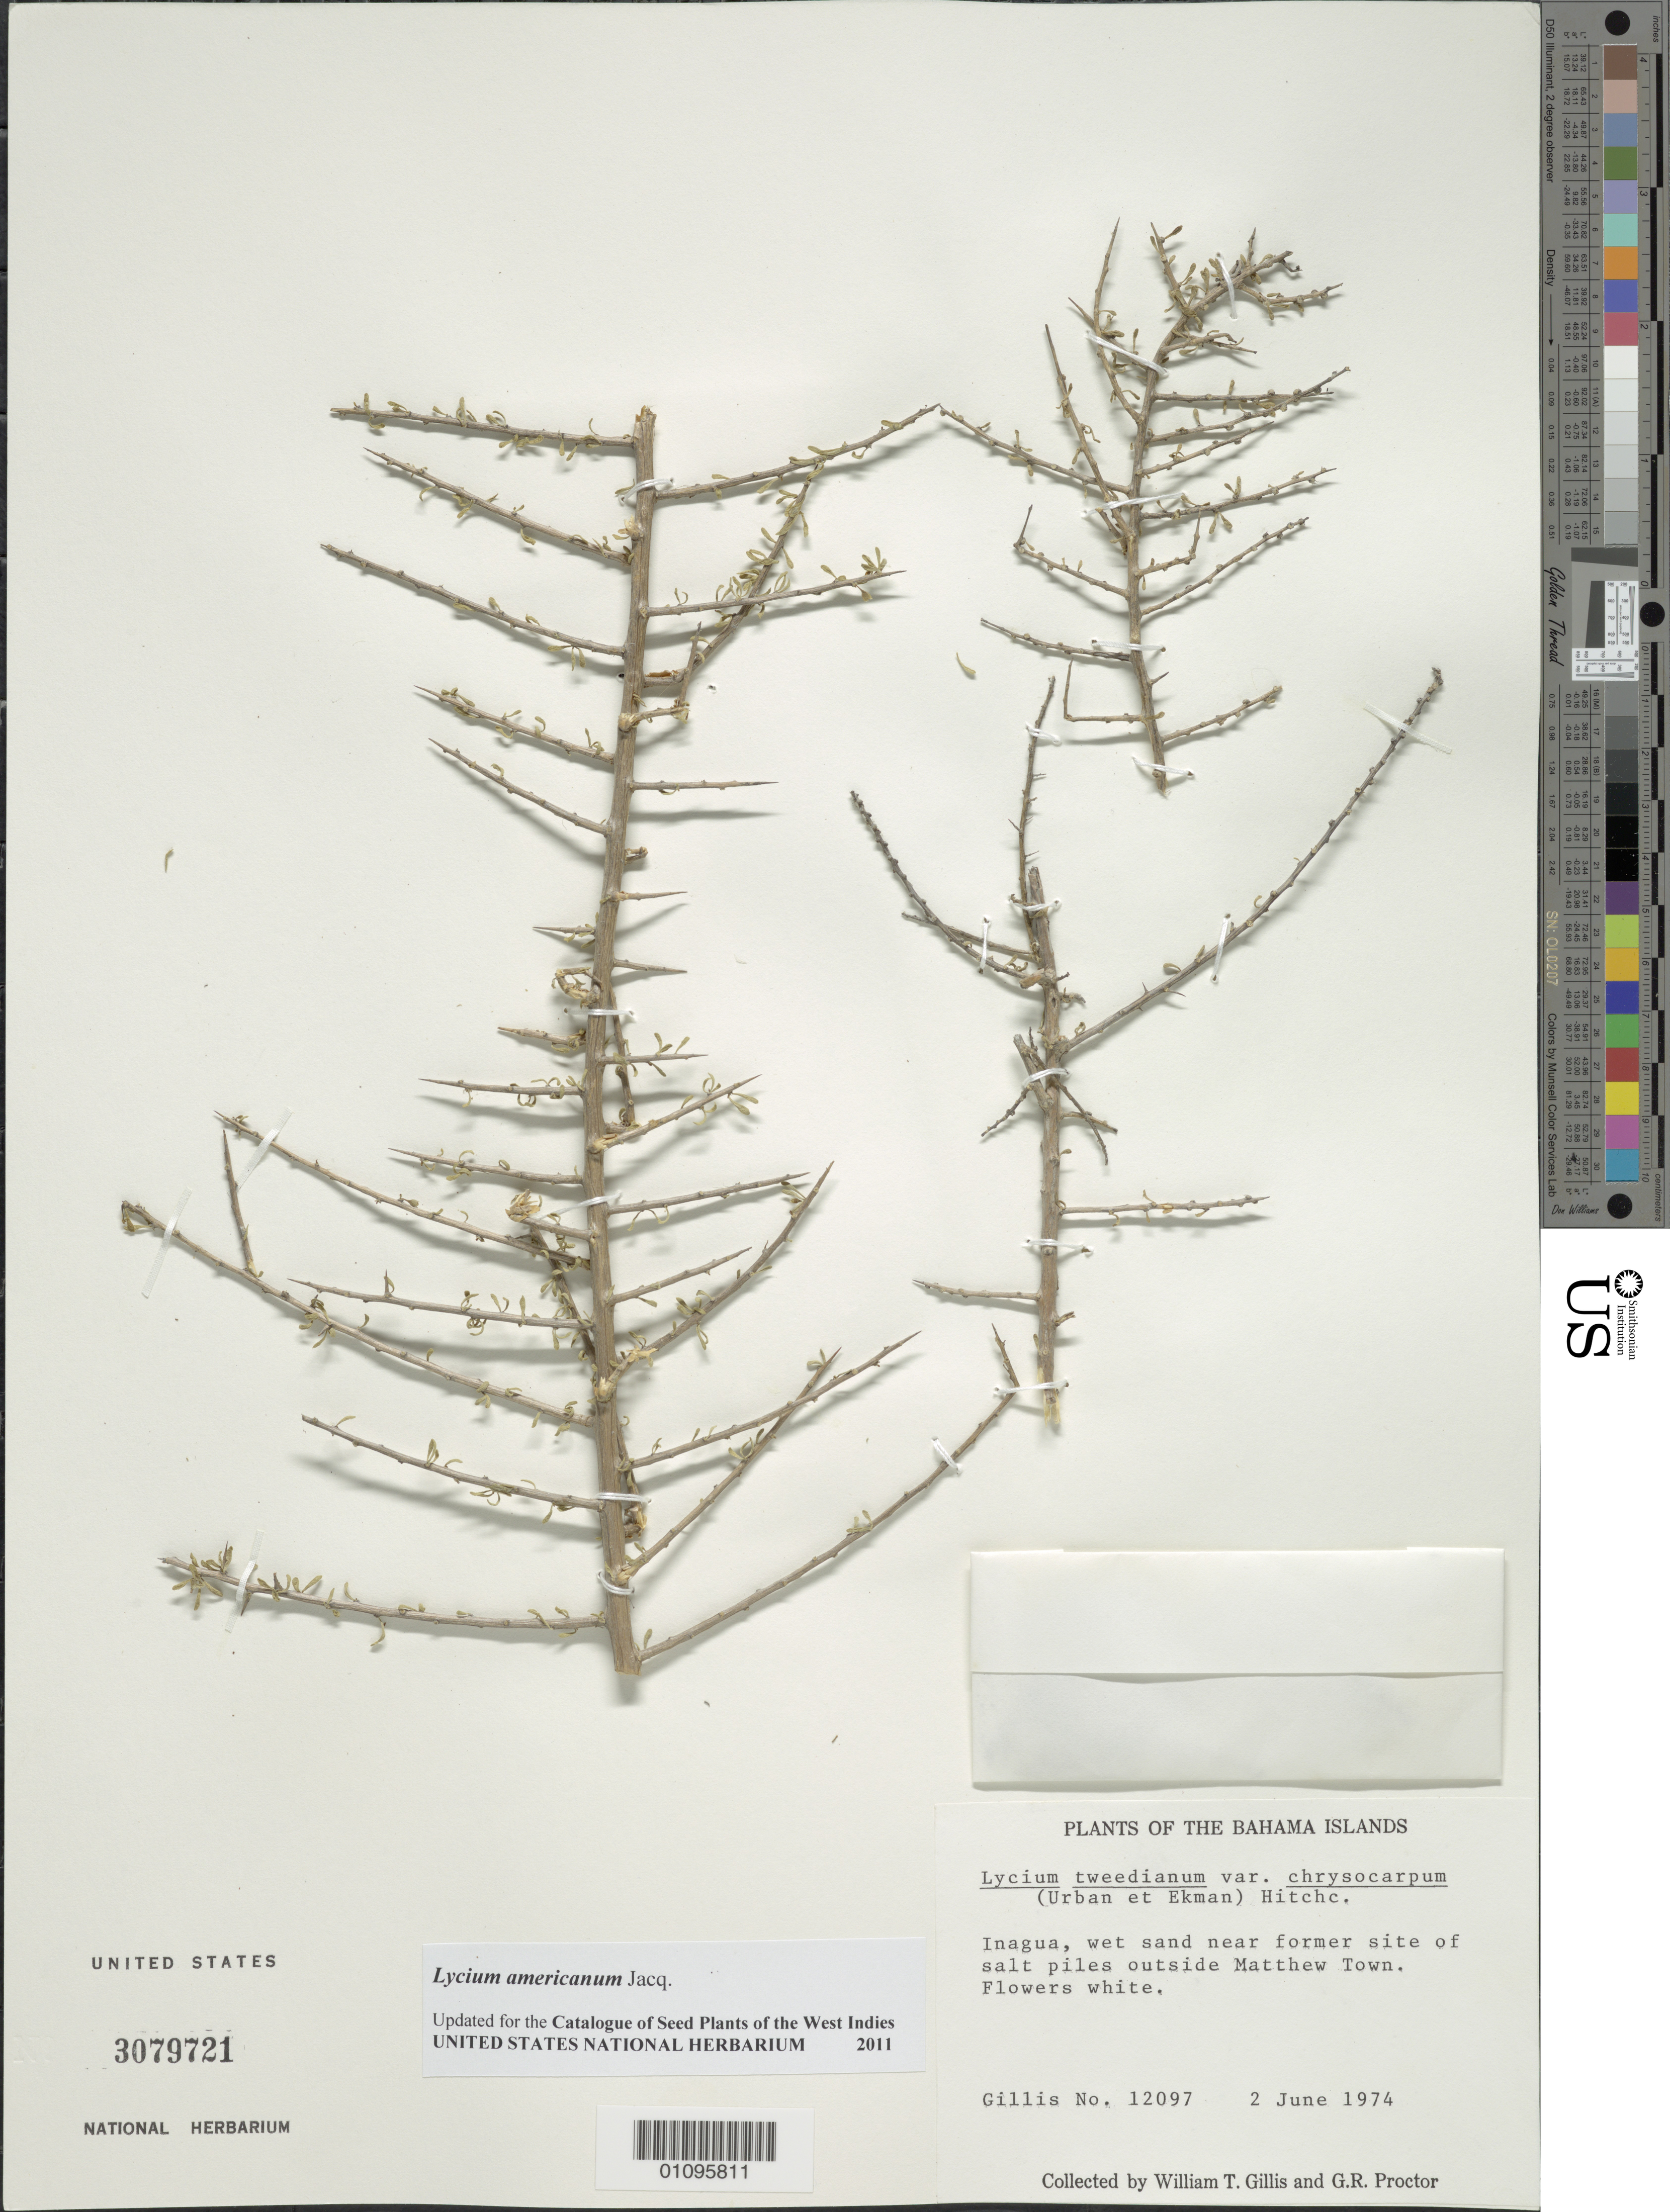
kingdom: Plantae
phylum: Tracheophyta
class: Magnoliopsida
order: Solanales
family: Solanaceae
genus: Lycium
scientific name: Lycium americanum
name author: Jacq.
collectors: -. Gillis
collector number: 12097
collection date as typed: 02 Jun 1974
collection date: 1974-06-02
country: Bahamas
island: Great Inagua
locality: Matthew Town, outside of town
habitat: Wet sand near former site of salt piles outside of town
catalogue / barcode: US 3079721